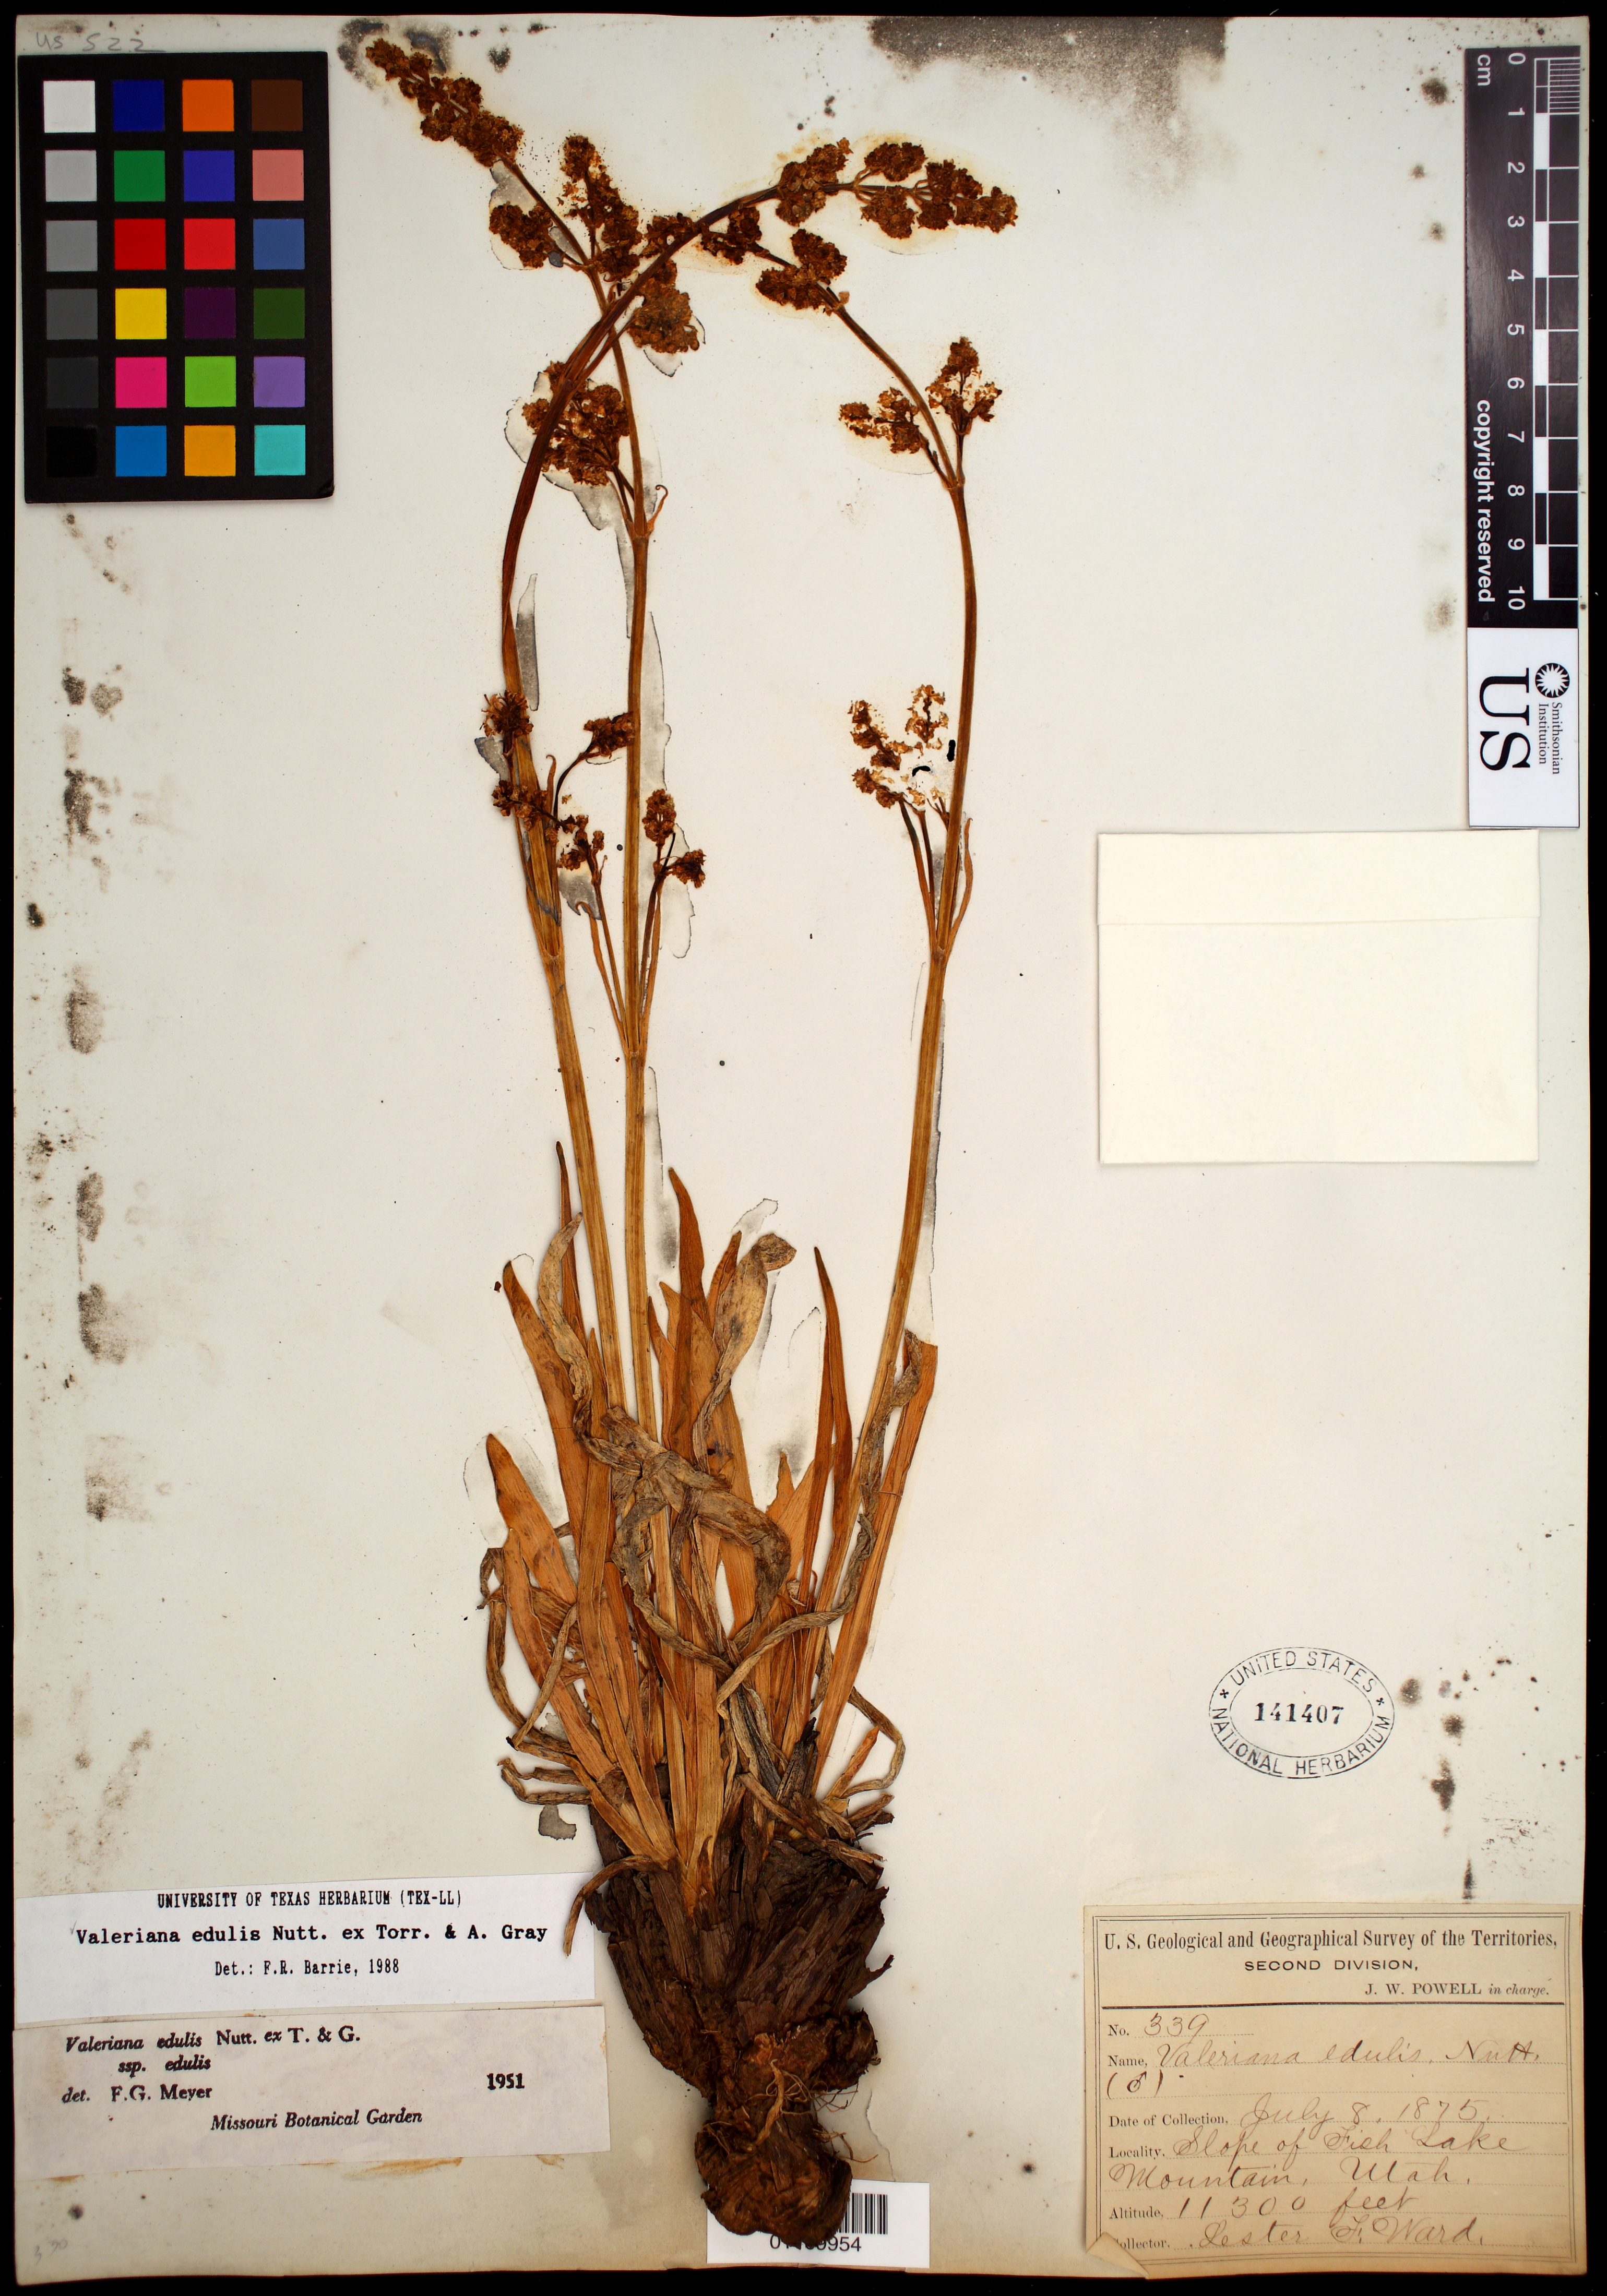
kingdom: Plantae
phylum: Tracheophyta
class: Magnoliopsida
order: Dipsacales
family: Caprifoliaceae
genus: Valeriana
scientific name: Valeriana edulis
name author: Nutt.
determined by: Barrie, F. R.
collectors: L. F. Ward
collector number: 339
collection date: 1875-07-08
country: United States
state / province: Utah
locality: Slope of Fish Lake Mountain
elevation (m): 3444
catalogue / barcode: US 141407